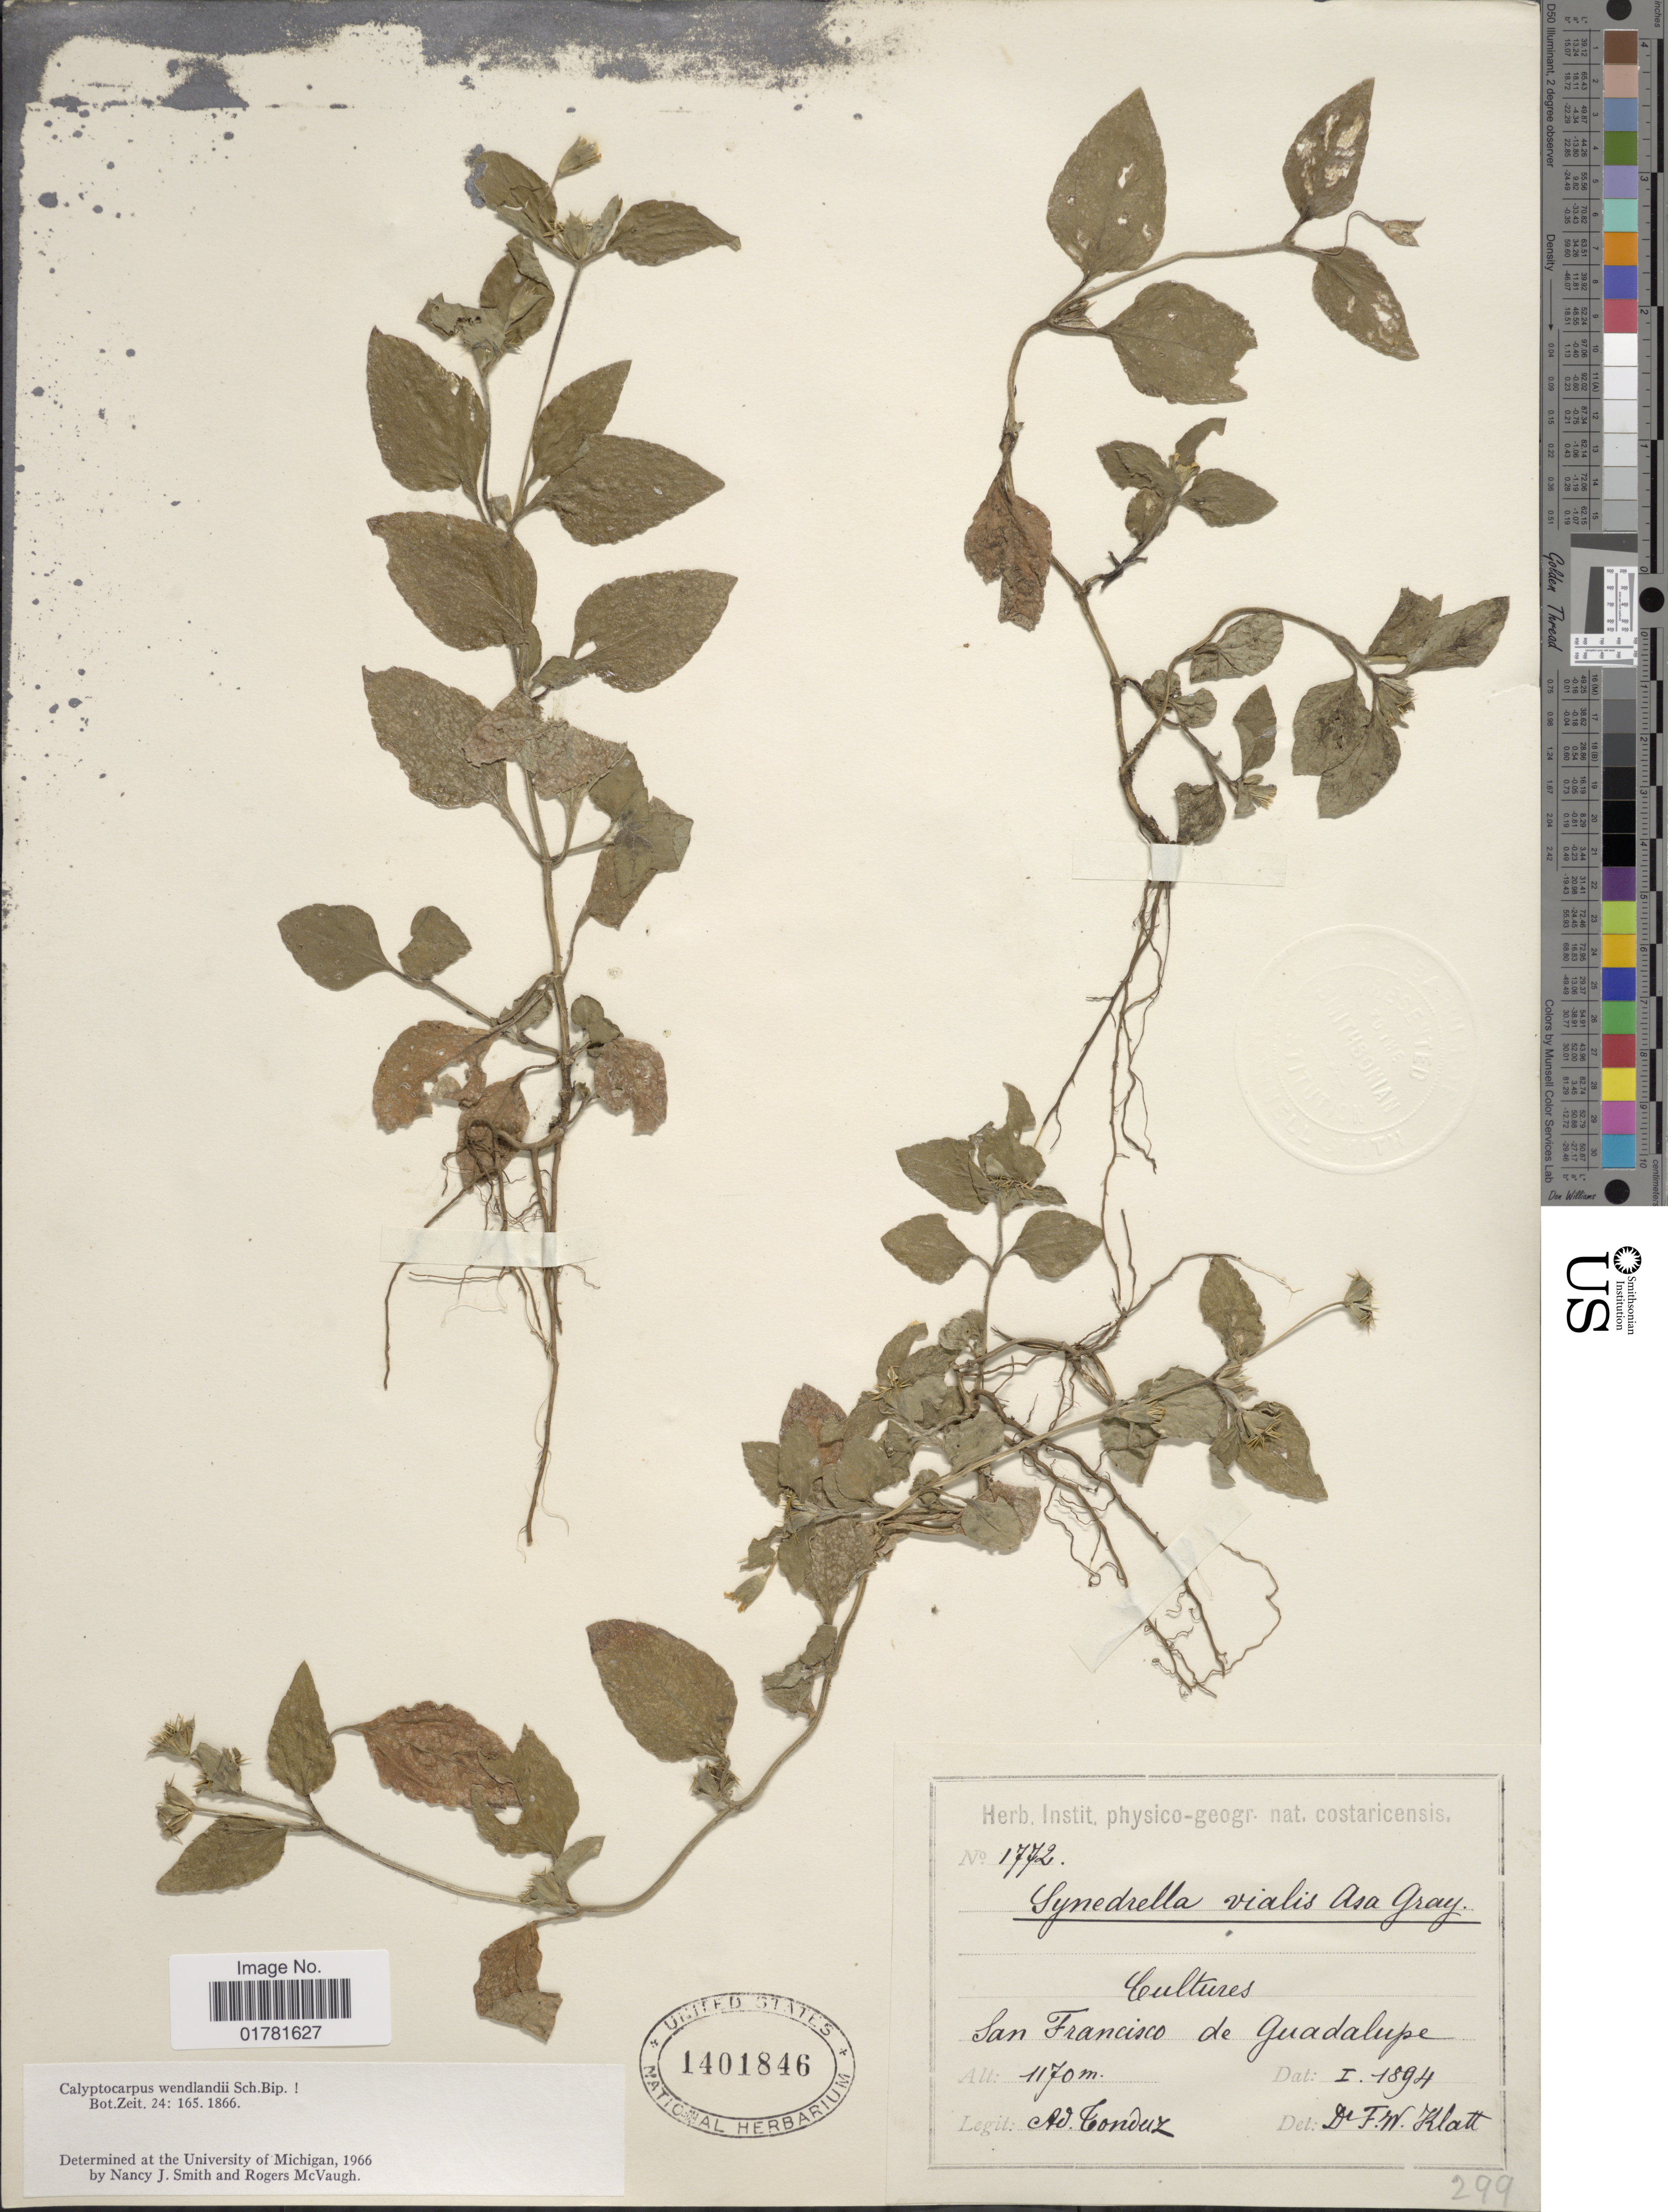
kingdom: Plantae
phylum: Tracheophyta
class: Magnoliopsida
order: Asterales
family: Asteraceae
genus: Calyptocarpus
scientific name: Calyptocarpus wendlandii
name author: Sch. Bip.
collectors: A. Tonduz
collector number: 1772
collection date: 1894-01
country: Costa Rica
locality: San Francisco de Guadalupe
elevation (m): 1170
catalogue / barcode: US 1401846